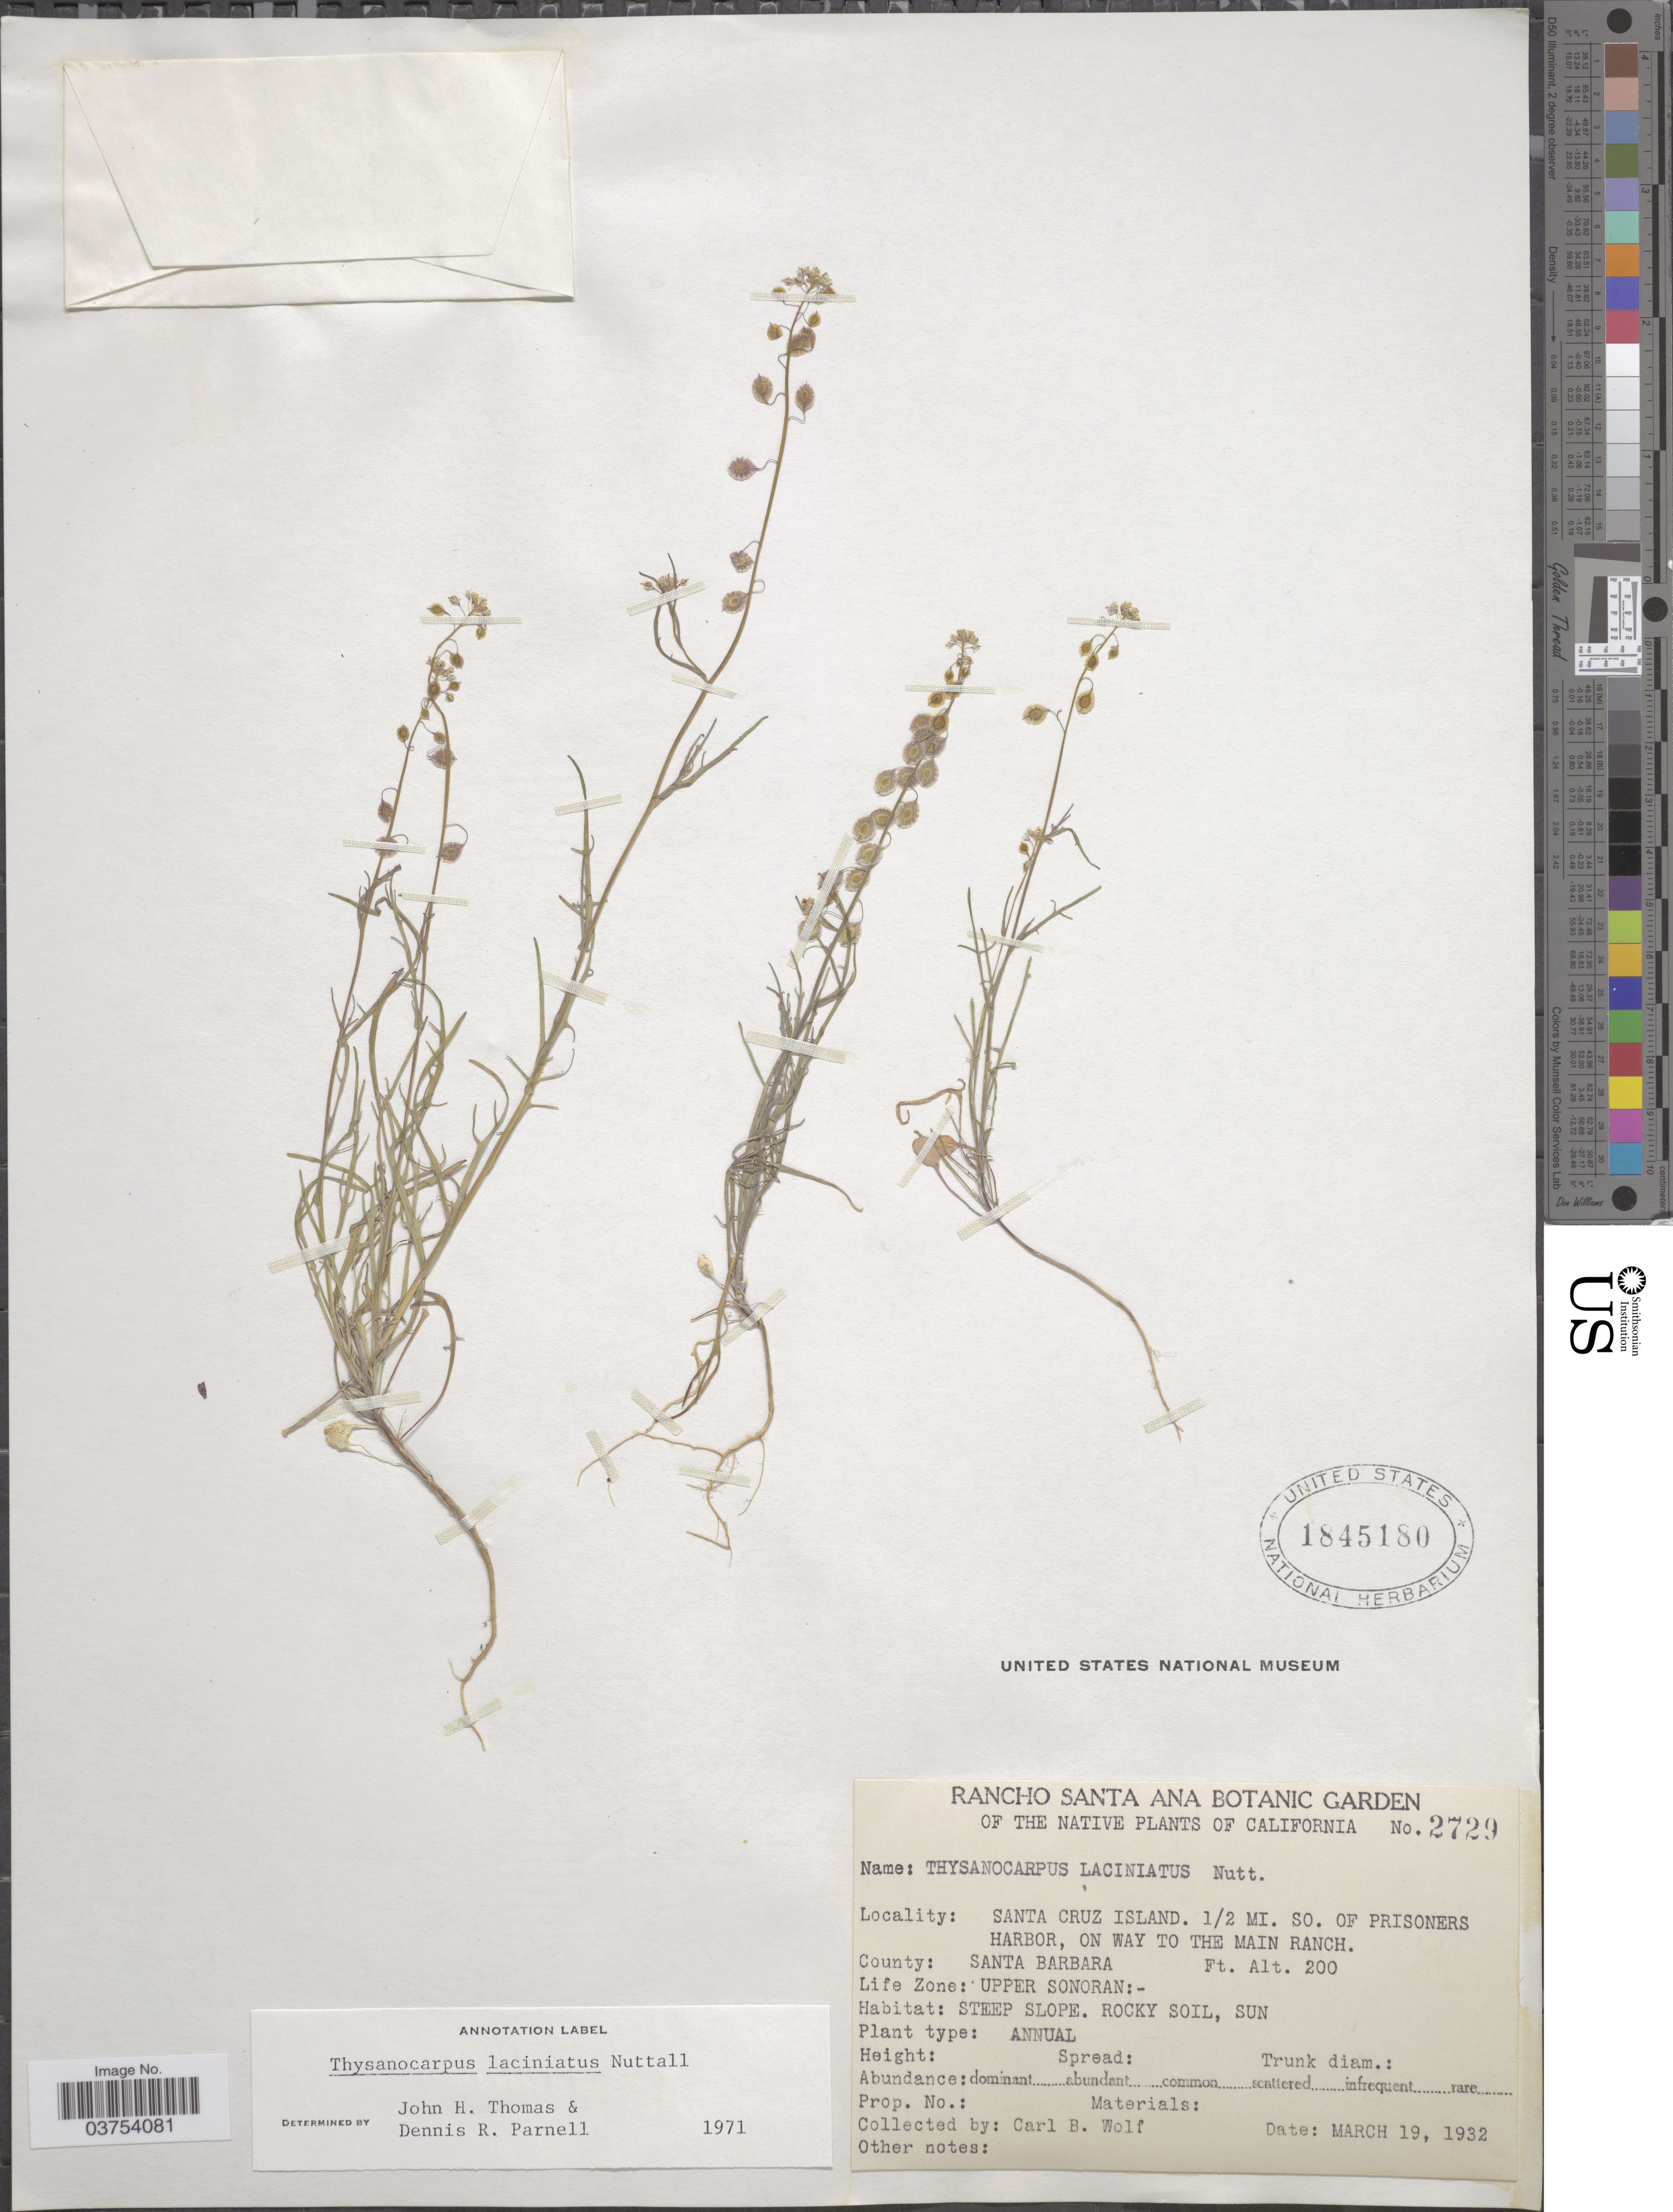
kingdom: Plantae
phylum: Tracheophyta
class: Magnoliopsida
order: Brassicales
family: Brassicaceae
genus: Thysanocarpus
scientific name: Thysanocarpus laciniatus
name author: Nutt. in Torr. & A. Gray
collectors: C. B. Wolf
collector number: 2729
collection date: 1932-03-19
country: United States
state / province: California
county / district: Santa Barbara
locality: Santa Cruz Island. ½ mi. so. of Prisoners Harbor, on way to the Main Ranch. County: Santa Barbara.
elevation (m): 61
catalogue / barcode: US 1845180